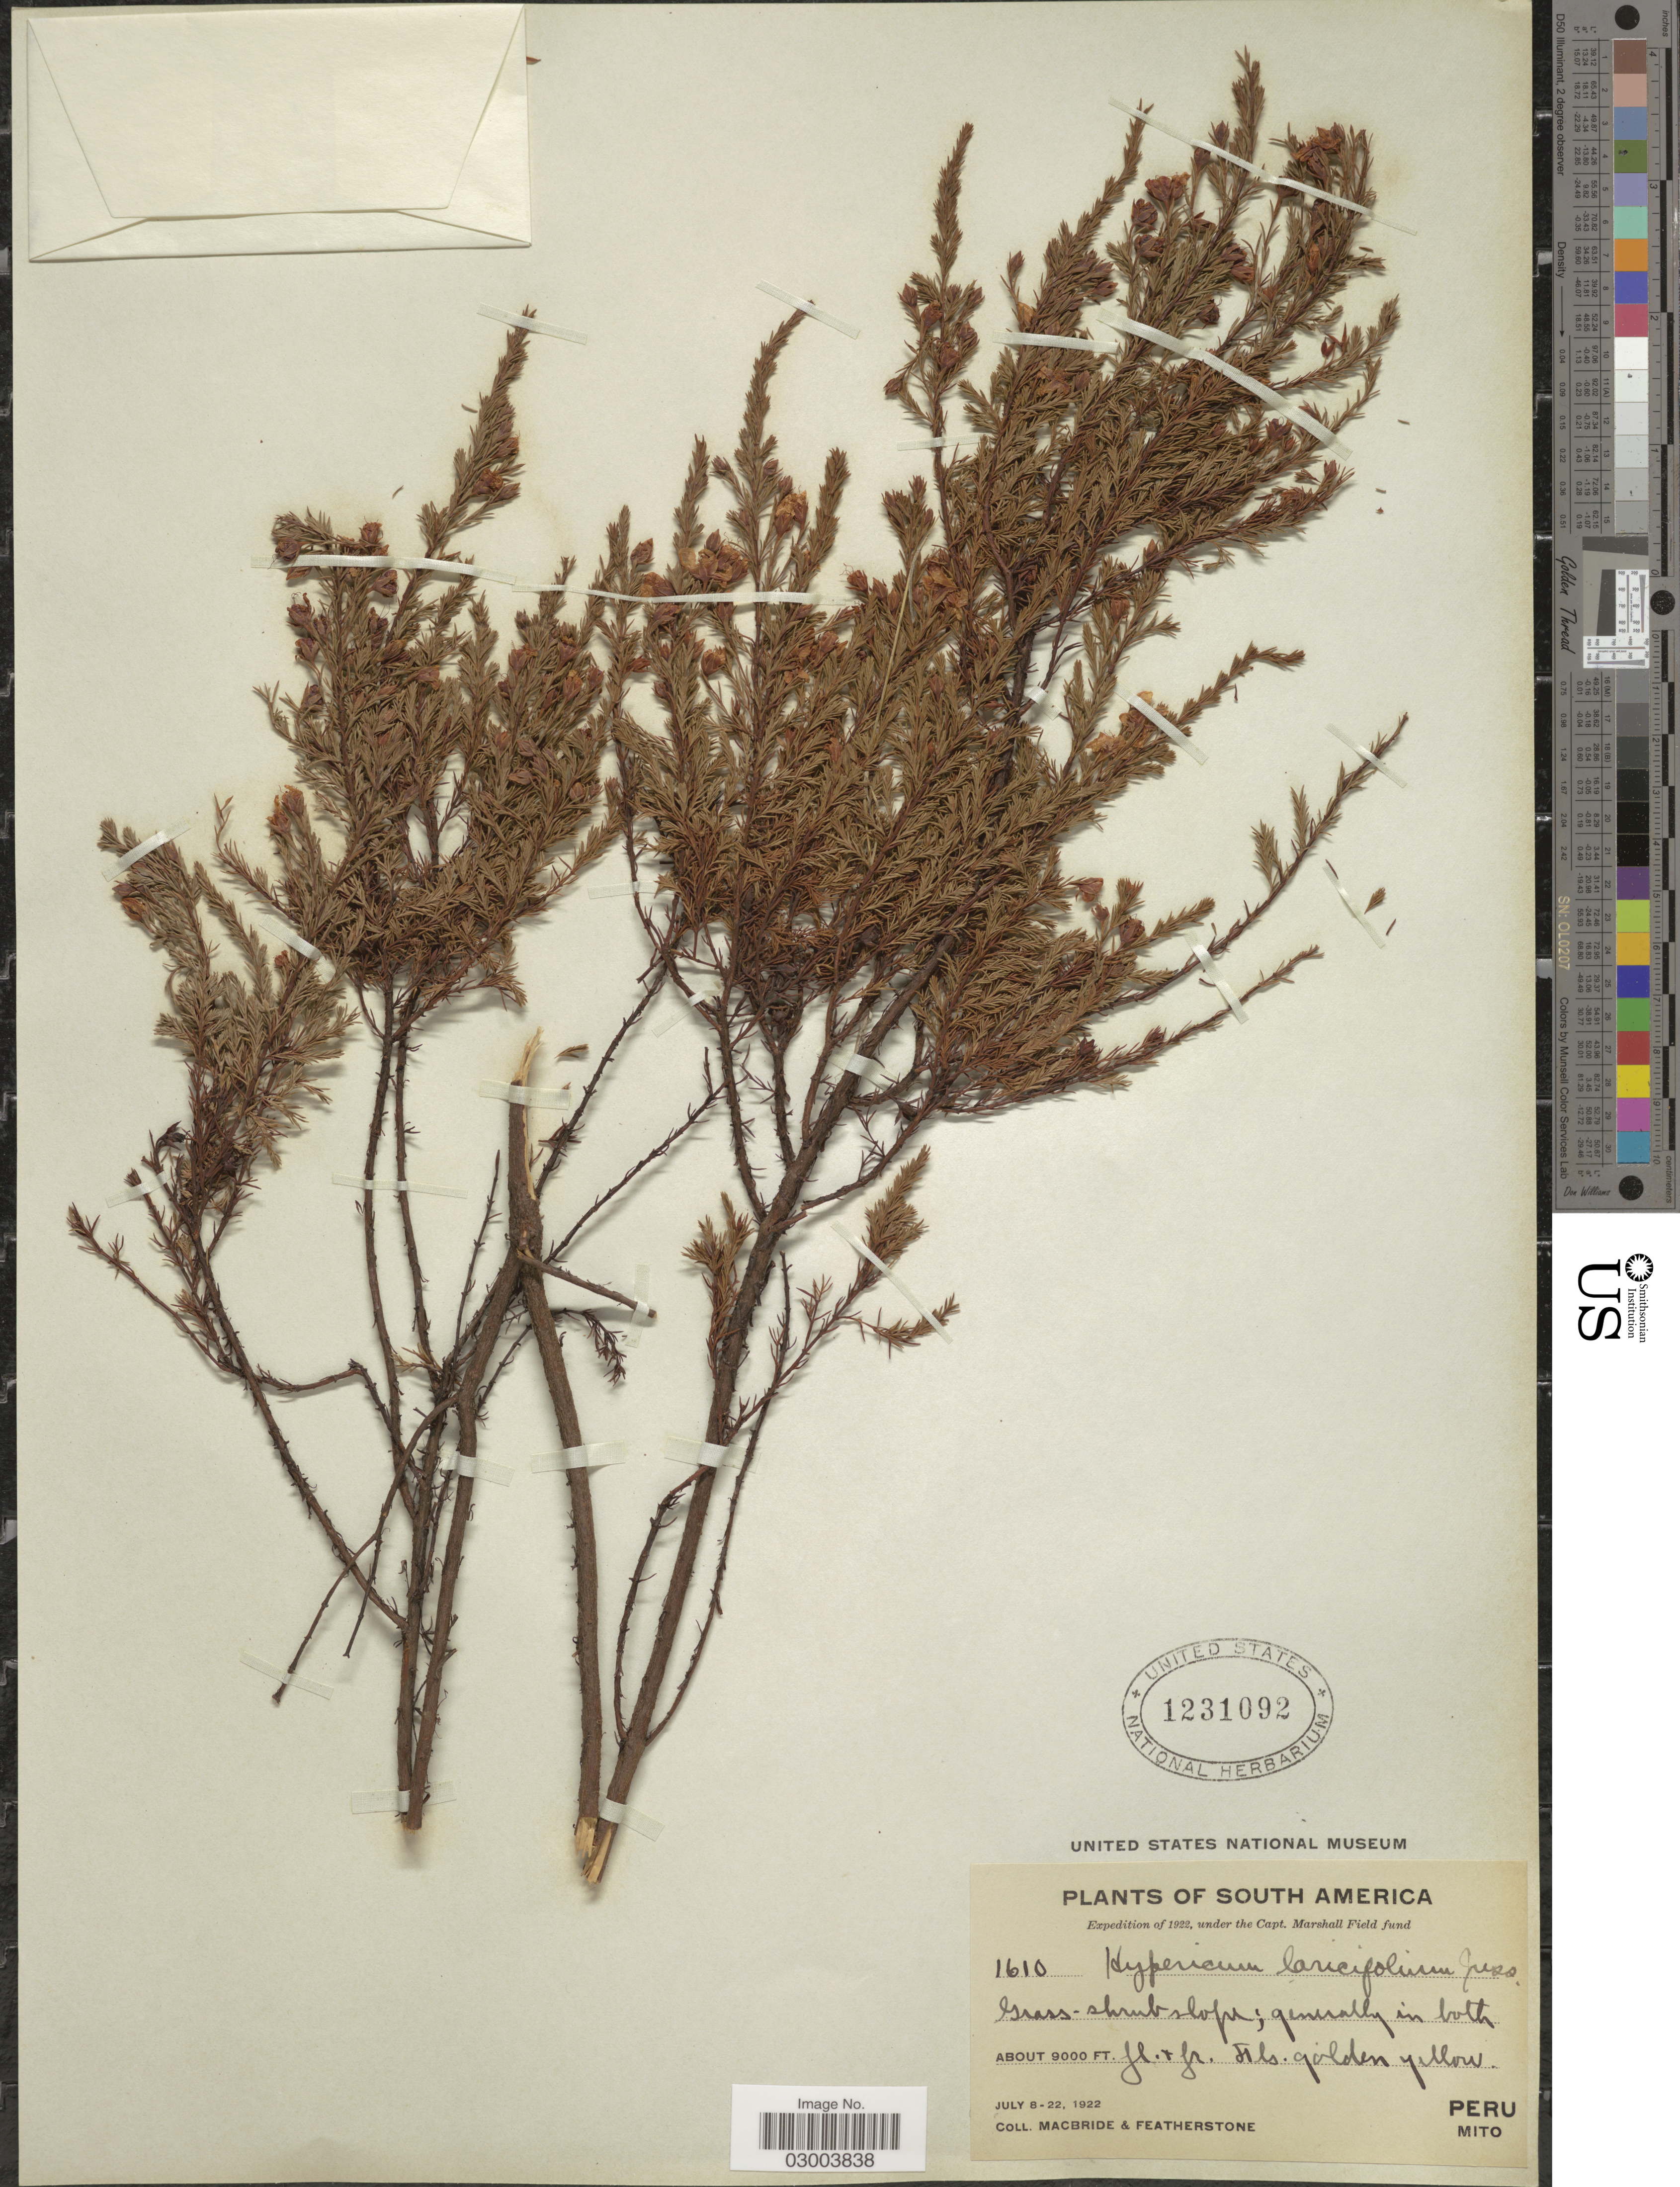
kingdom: Plantae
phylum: Tracheophyta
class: Magnoliopsida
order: Malpighiales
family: Hypericaceae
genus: Hypericum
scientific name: Hypericum laricifolium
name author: Juss.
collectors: Macbride, -- & -. Featherstone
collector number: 1610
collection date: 1922-07-08/1922-07-22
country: Peru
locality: Mito.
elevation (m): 2743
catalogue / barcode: US 1231092